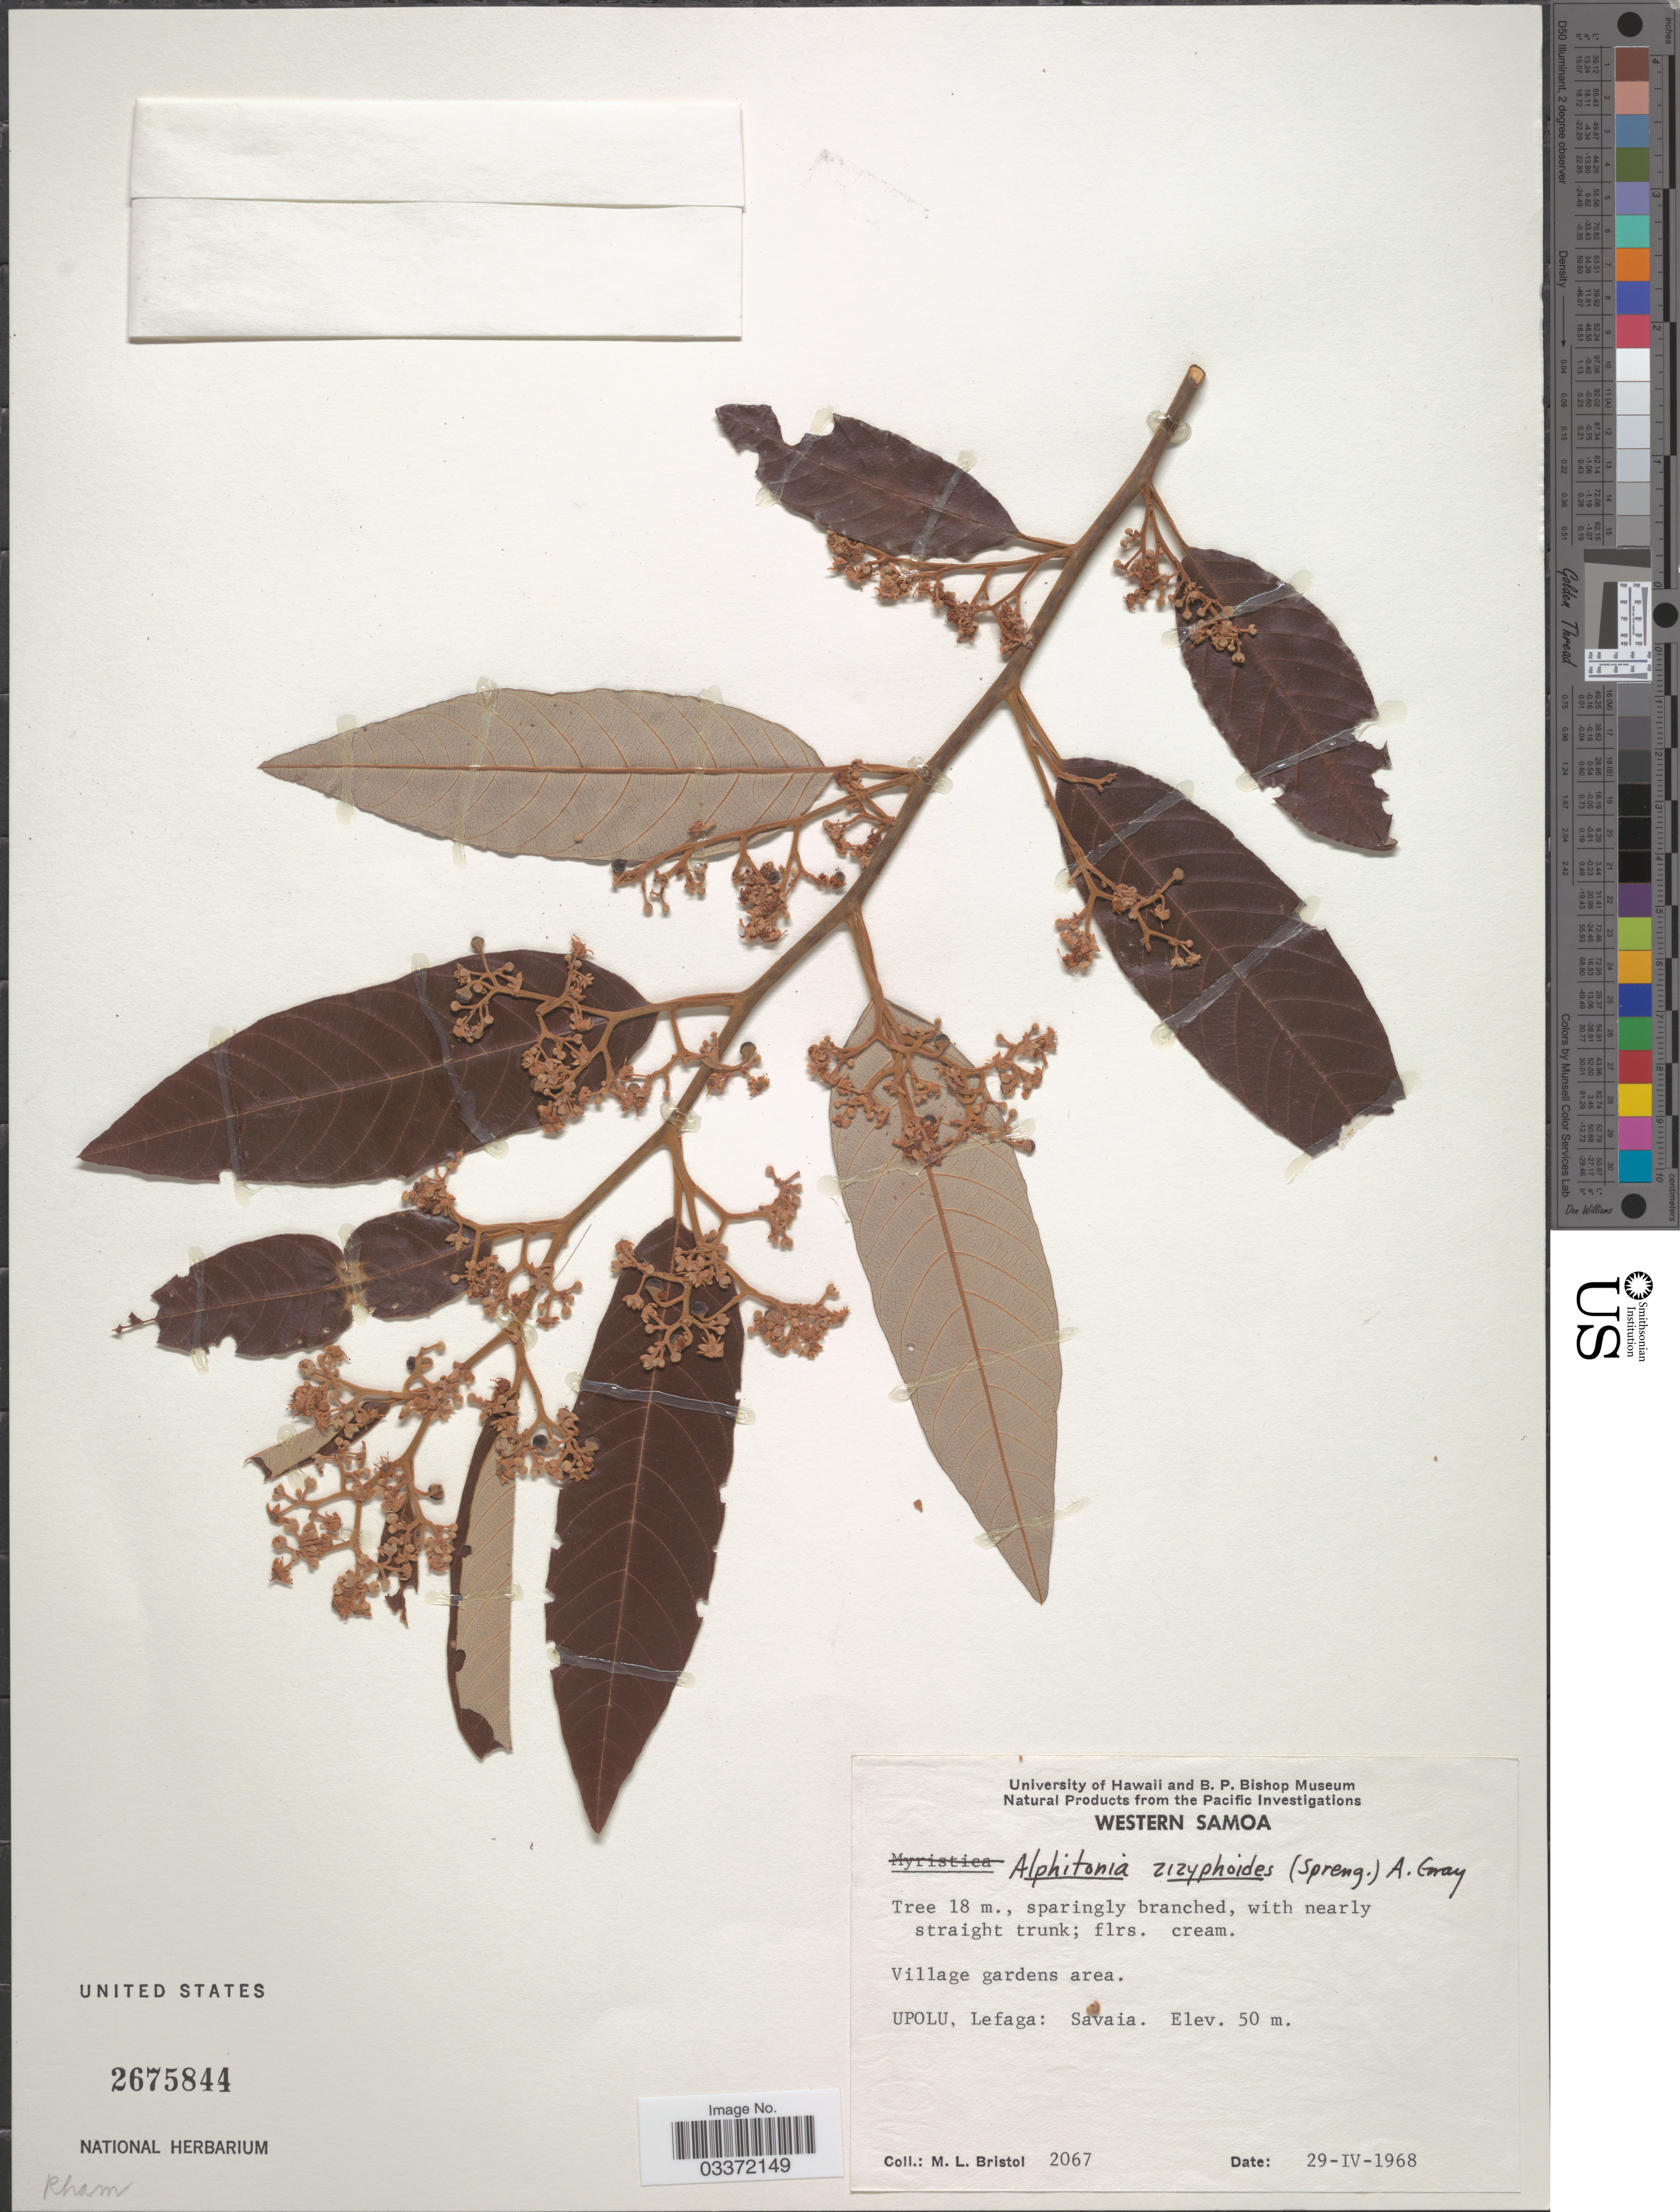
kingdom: Plantae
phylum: Tracheophyta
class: Magnoliopsida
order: Rosales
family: Rhamnaceae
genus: Alphitonia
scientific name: Alphitonia zizyphoides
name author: (Sol. ex Spreng.) A. Gray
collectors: M. L. Bristol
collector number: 2067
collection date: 1968-04-29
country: Samoa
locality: Village gardens area. Upolu, Lefaga: Savaia.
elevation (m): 50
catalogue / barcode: US 2675844